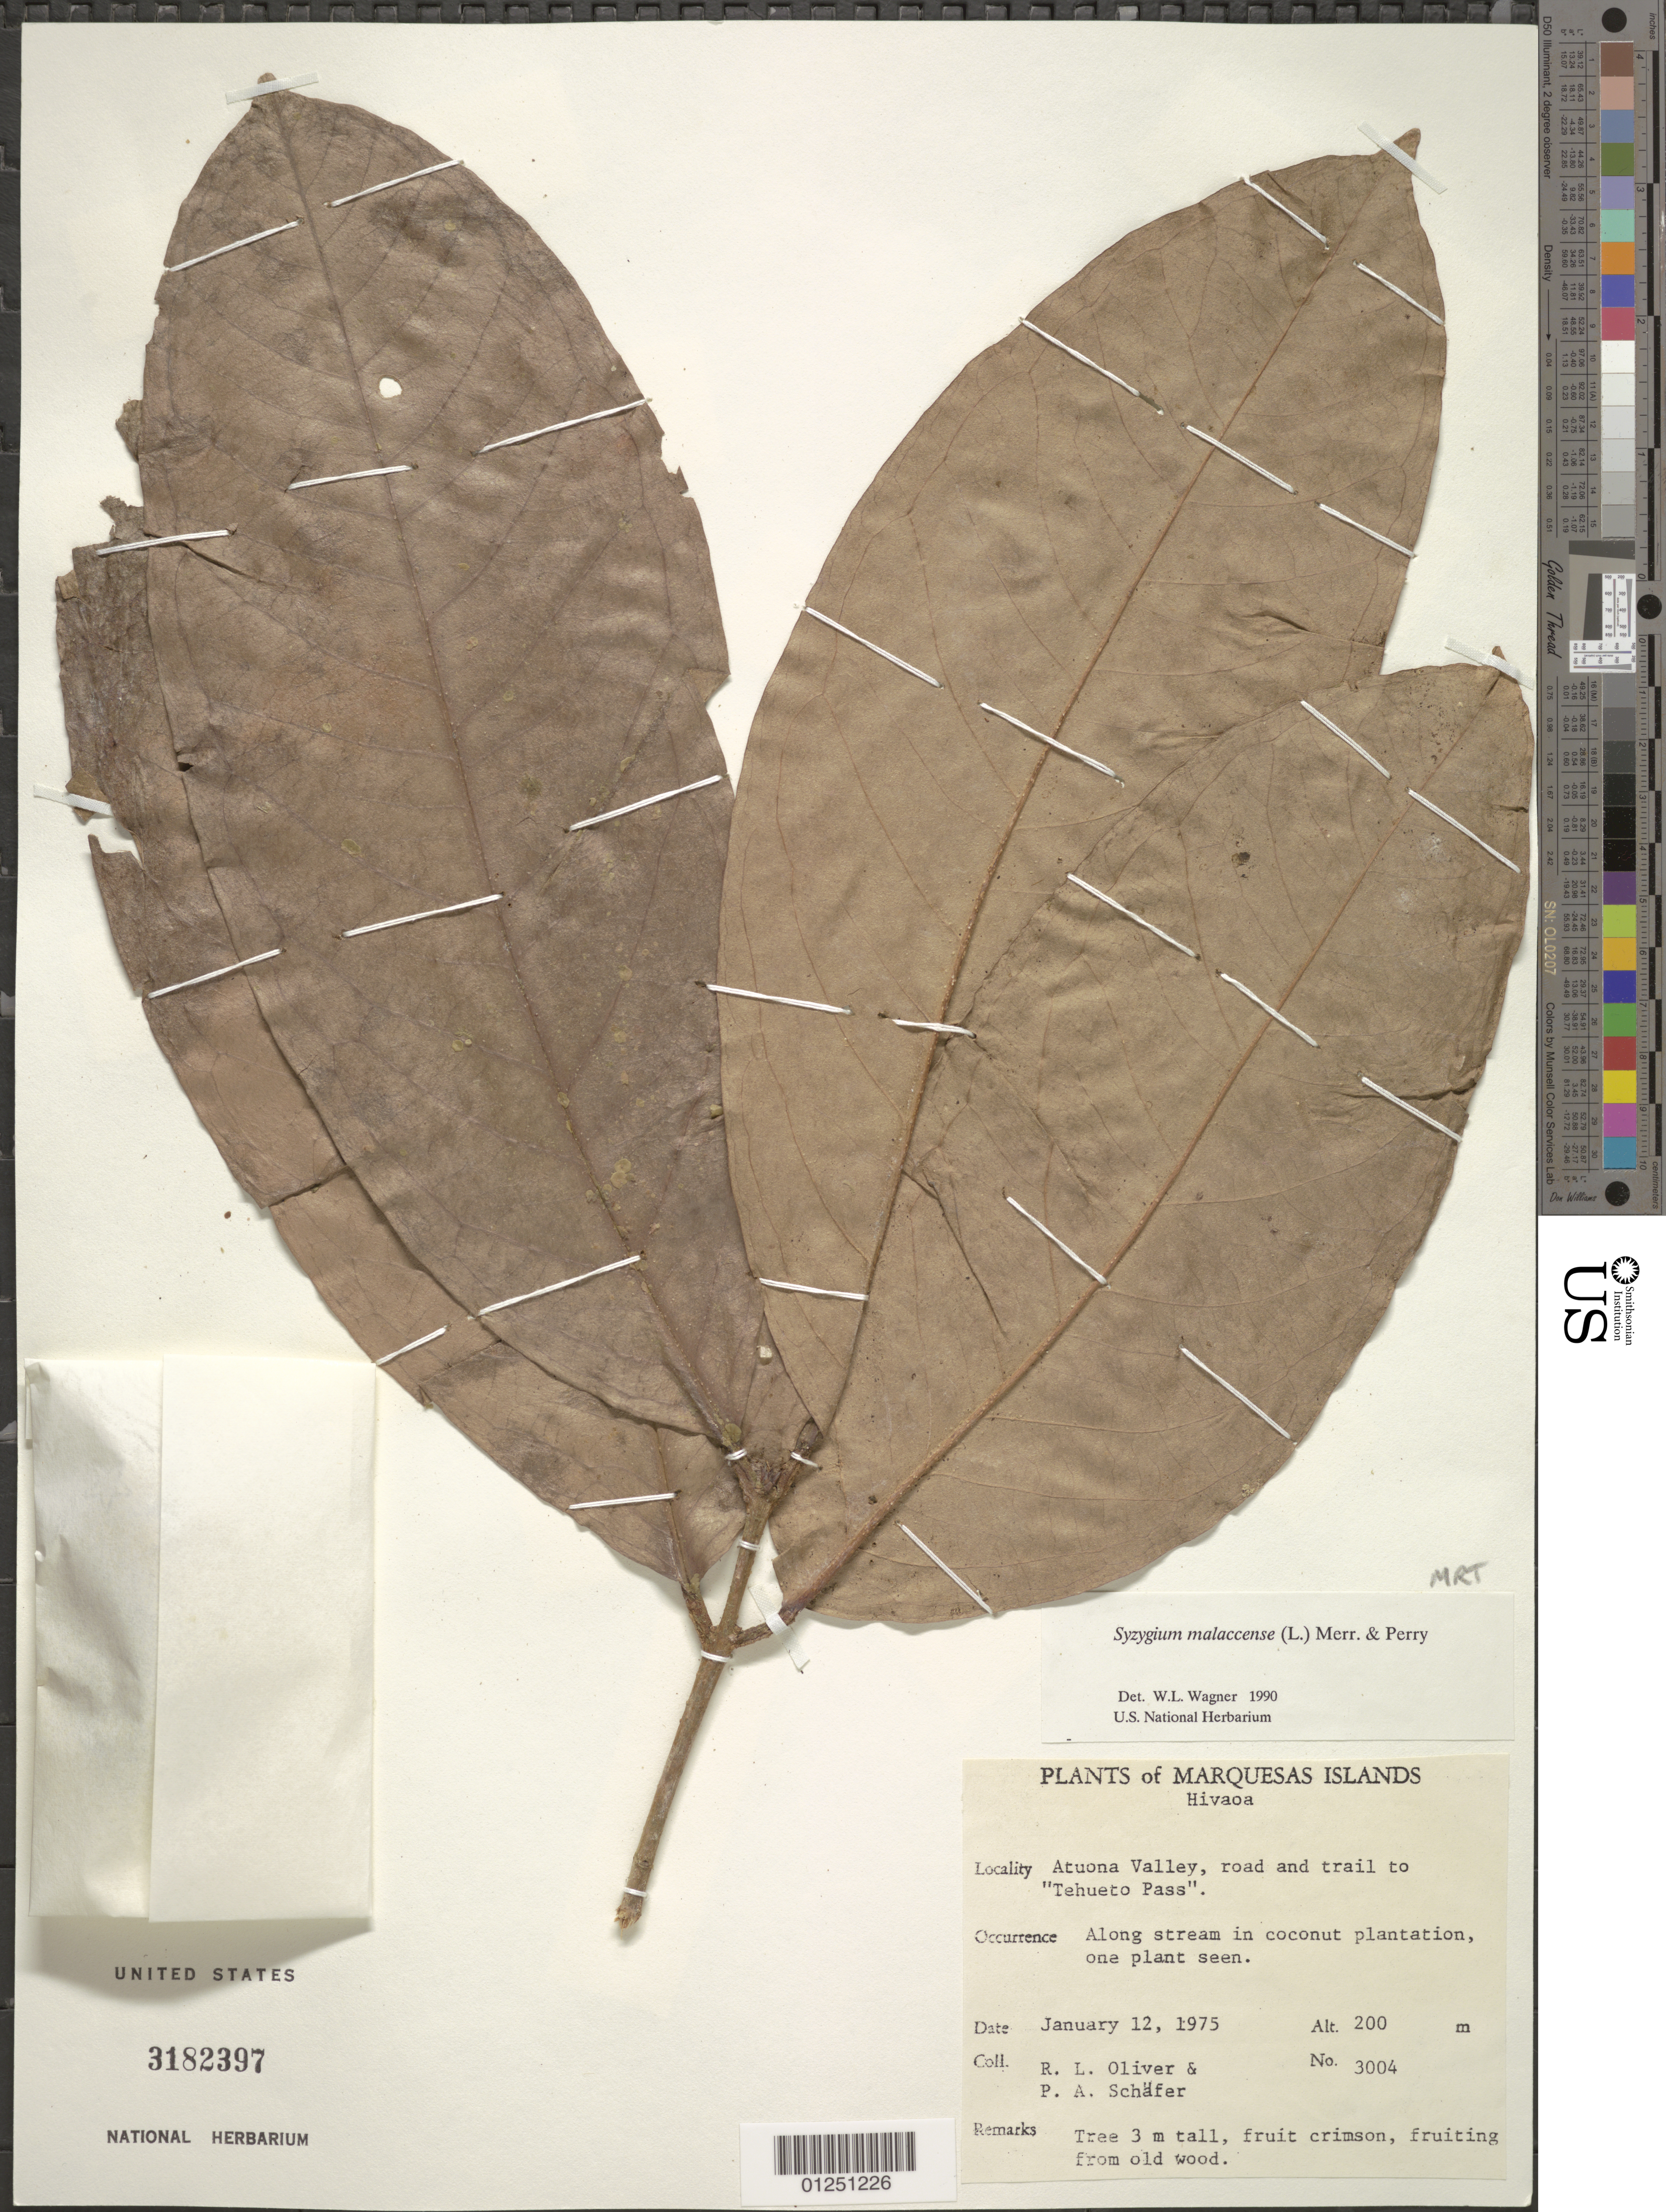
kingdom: Plantae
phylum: Tracheophyta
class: Magnoliopsida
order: Myrtales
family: Myrtaceae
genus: Syzygium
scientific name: Syzygium malaccense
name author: (L.) Merr. & L.M. Perry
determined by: Wagner, W. L., (BOT), Smithsonian Institution - National Museum of Natural History (UNITED STATES)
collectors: R. L. Oliver & P. A. Schäfer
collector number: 3004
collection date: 1975-01-12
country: French Polynesia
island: Hiva Oa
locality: Atuona Valley, road and trail to "Tehueto Pass"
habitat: Along stream in coconut plantation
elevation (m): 200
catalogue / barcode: US 3182397